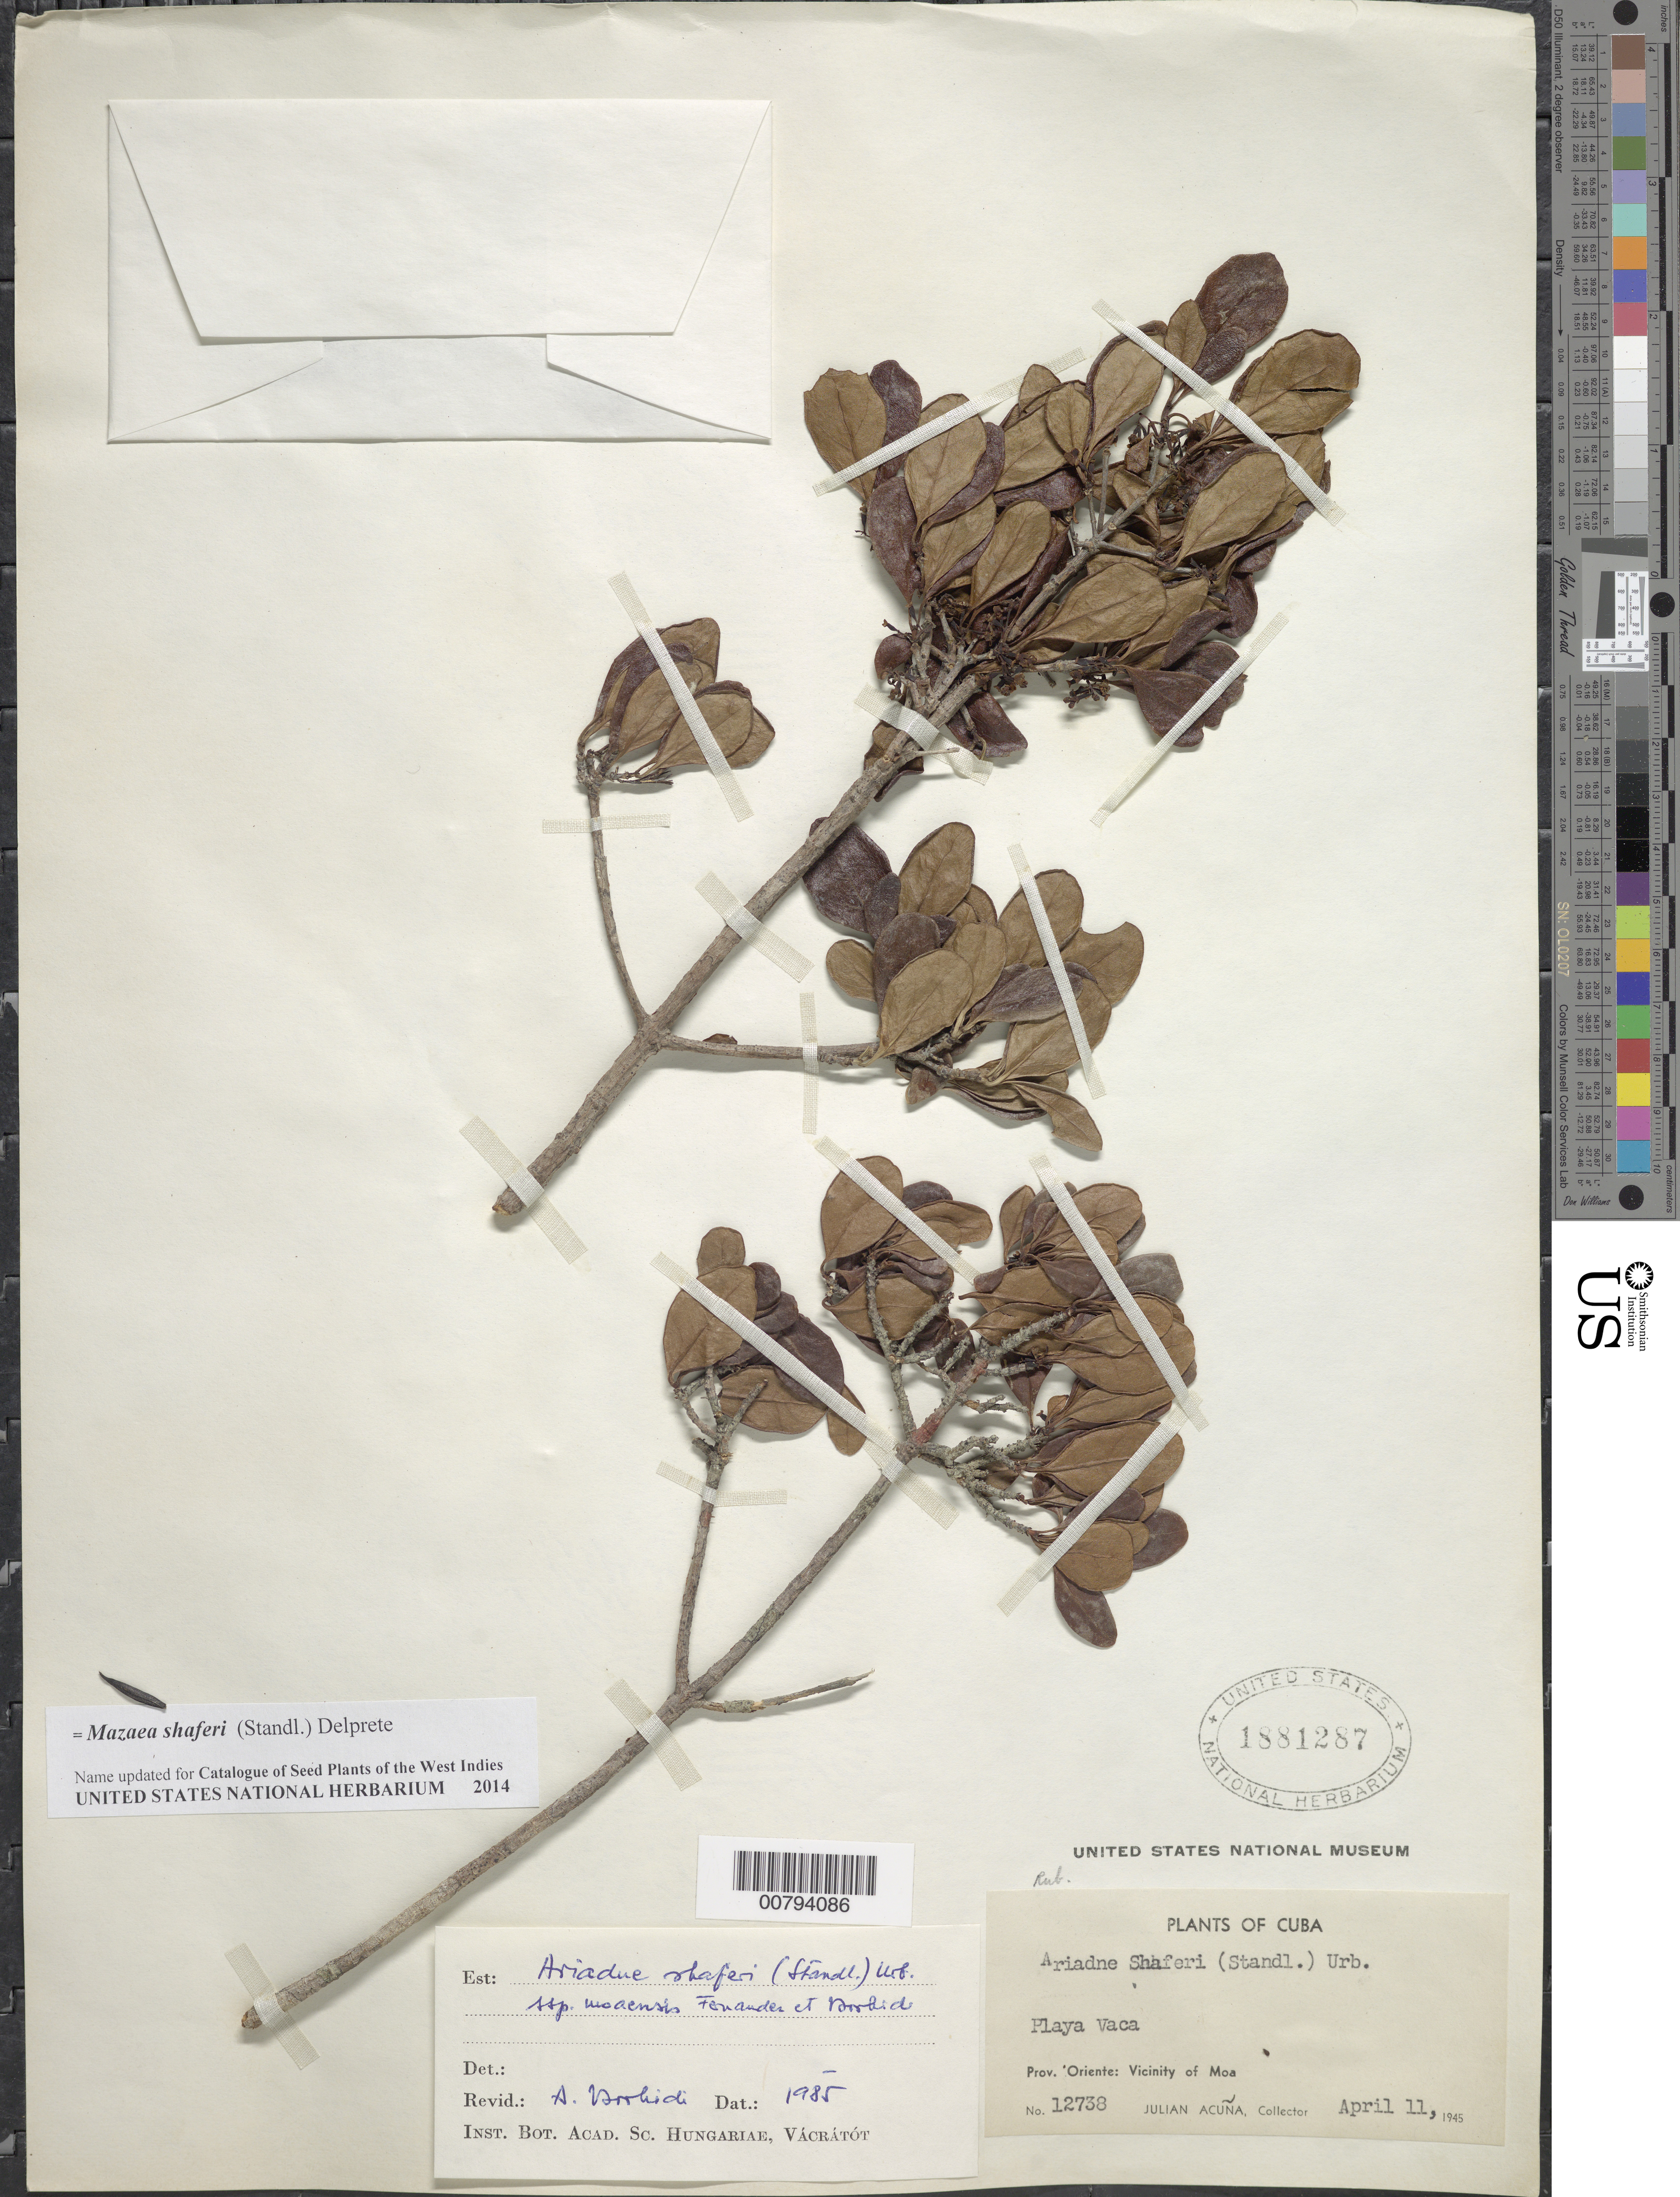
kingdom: Plantae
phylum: Tracheophyta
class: Magnoliopsida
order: Gentianales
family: Rubiaceae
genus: Mazaea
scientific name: Mazaea shaferi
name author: (Standl.) Delprete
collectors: J. Acuña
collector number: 12738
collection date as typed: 11 Apr 1945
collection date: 1945-04-11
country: Cuba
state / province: Oriente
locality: Playa Vaca. Vicinity of Moa.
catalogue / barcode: US 1881287